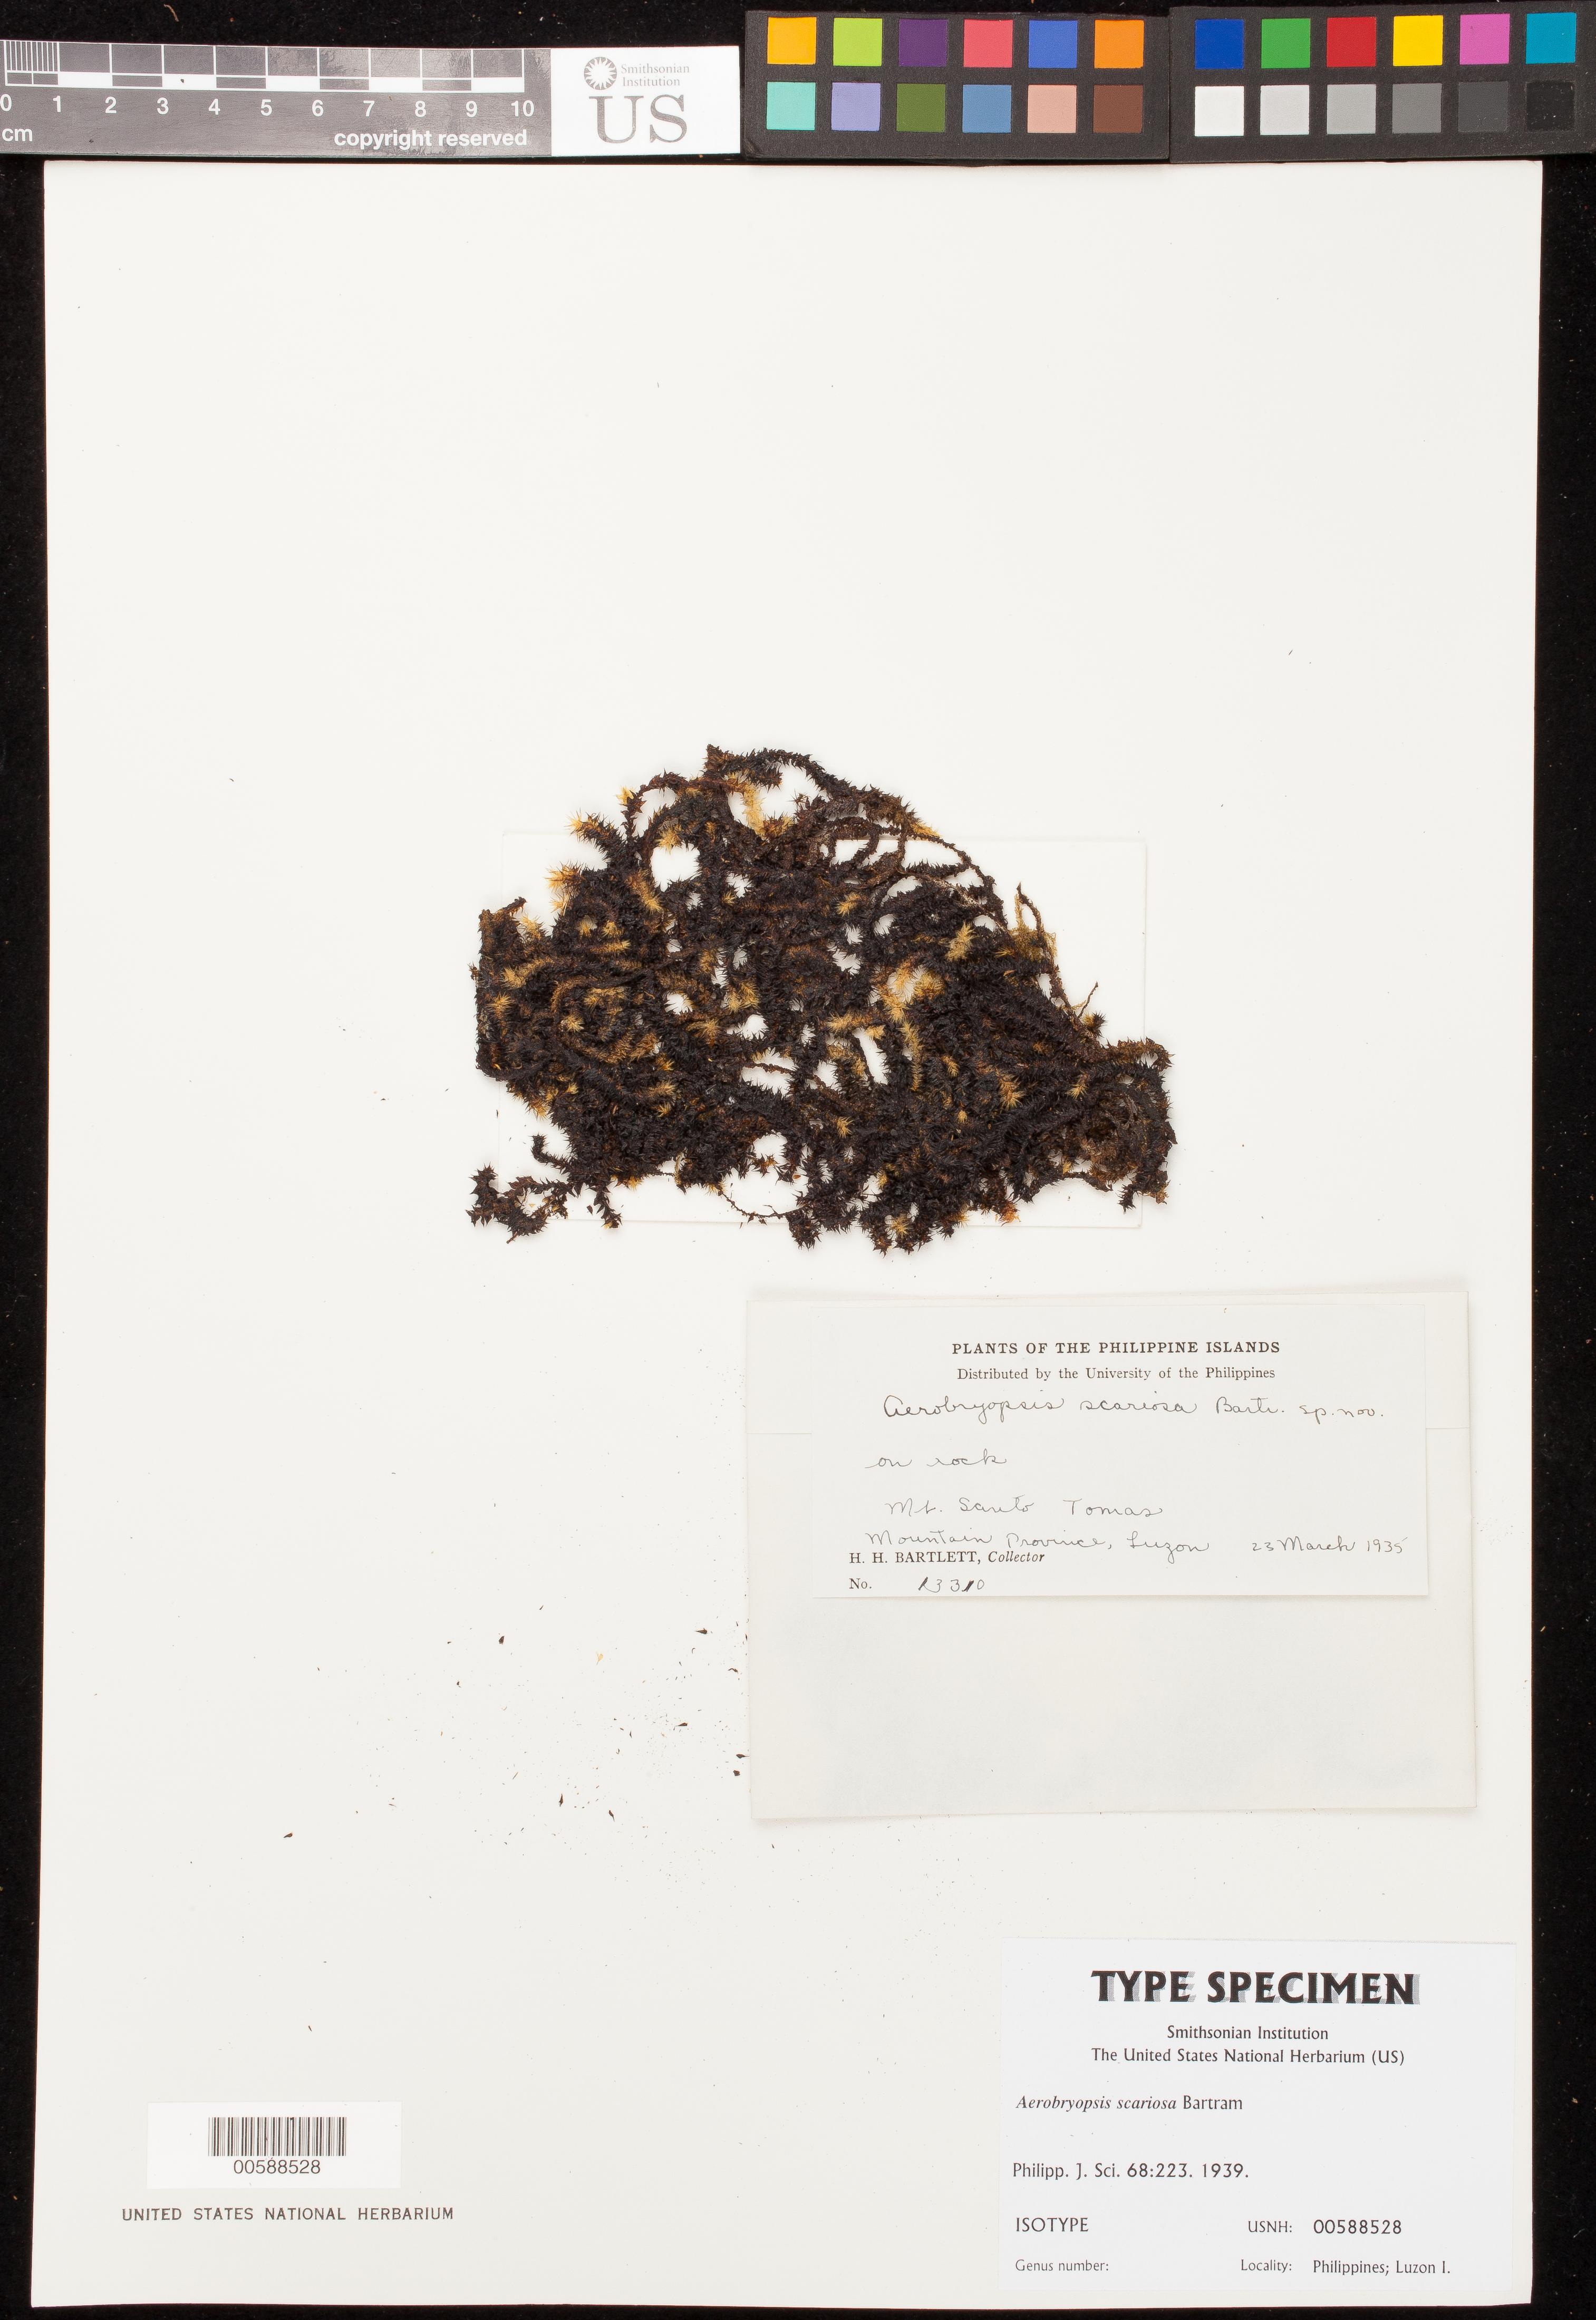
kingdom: Plantae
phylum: Bryophyta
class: Bryopsida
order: Hypnales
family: Meteoriaceae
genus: Aerobryopsis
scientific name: Aerobryopsis scariosa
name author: E.B. Bartram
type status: Isotype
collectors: H. H. Bartlett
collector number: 13310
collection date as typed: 23 Mar 1935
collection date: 1935-03-23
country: Philippines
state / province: Cordillera (Administrative Region)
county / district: Benguet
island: Luzon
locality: Mt. Santo Tomas.